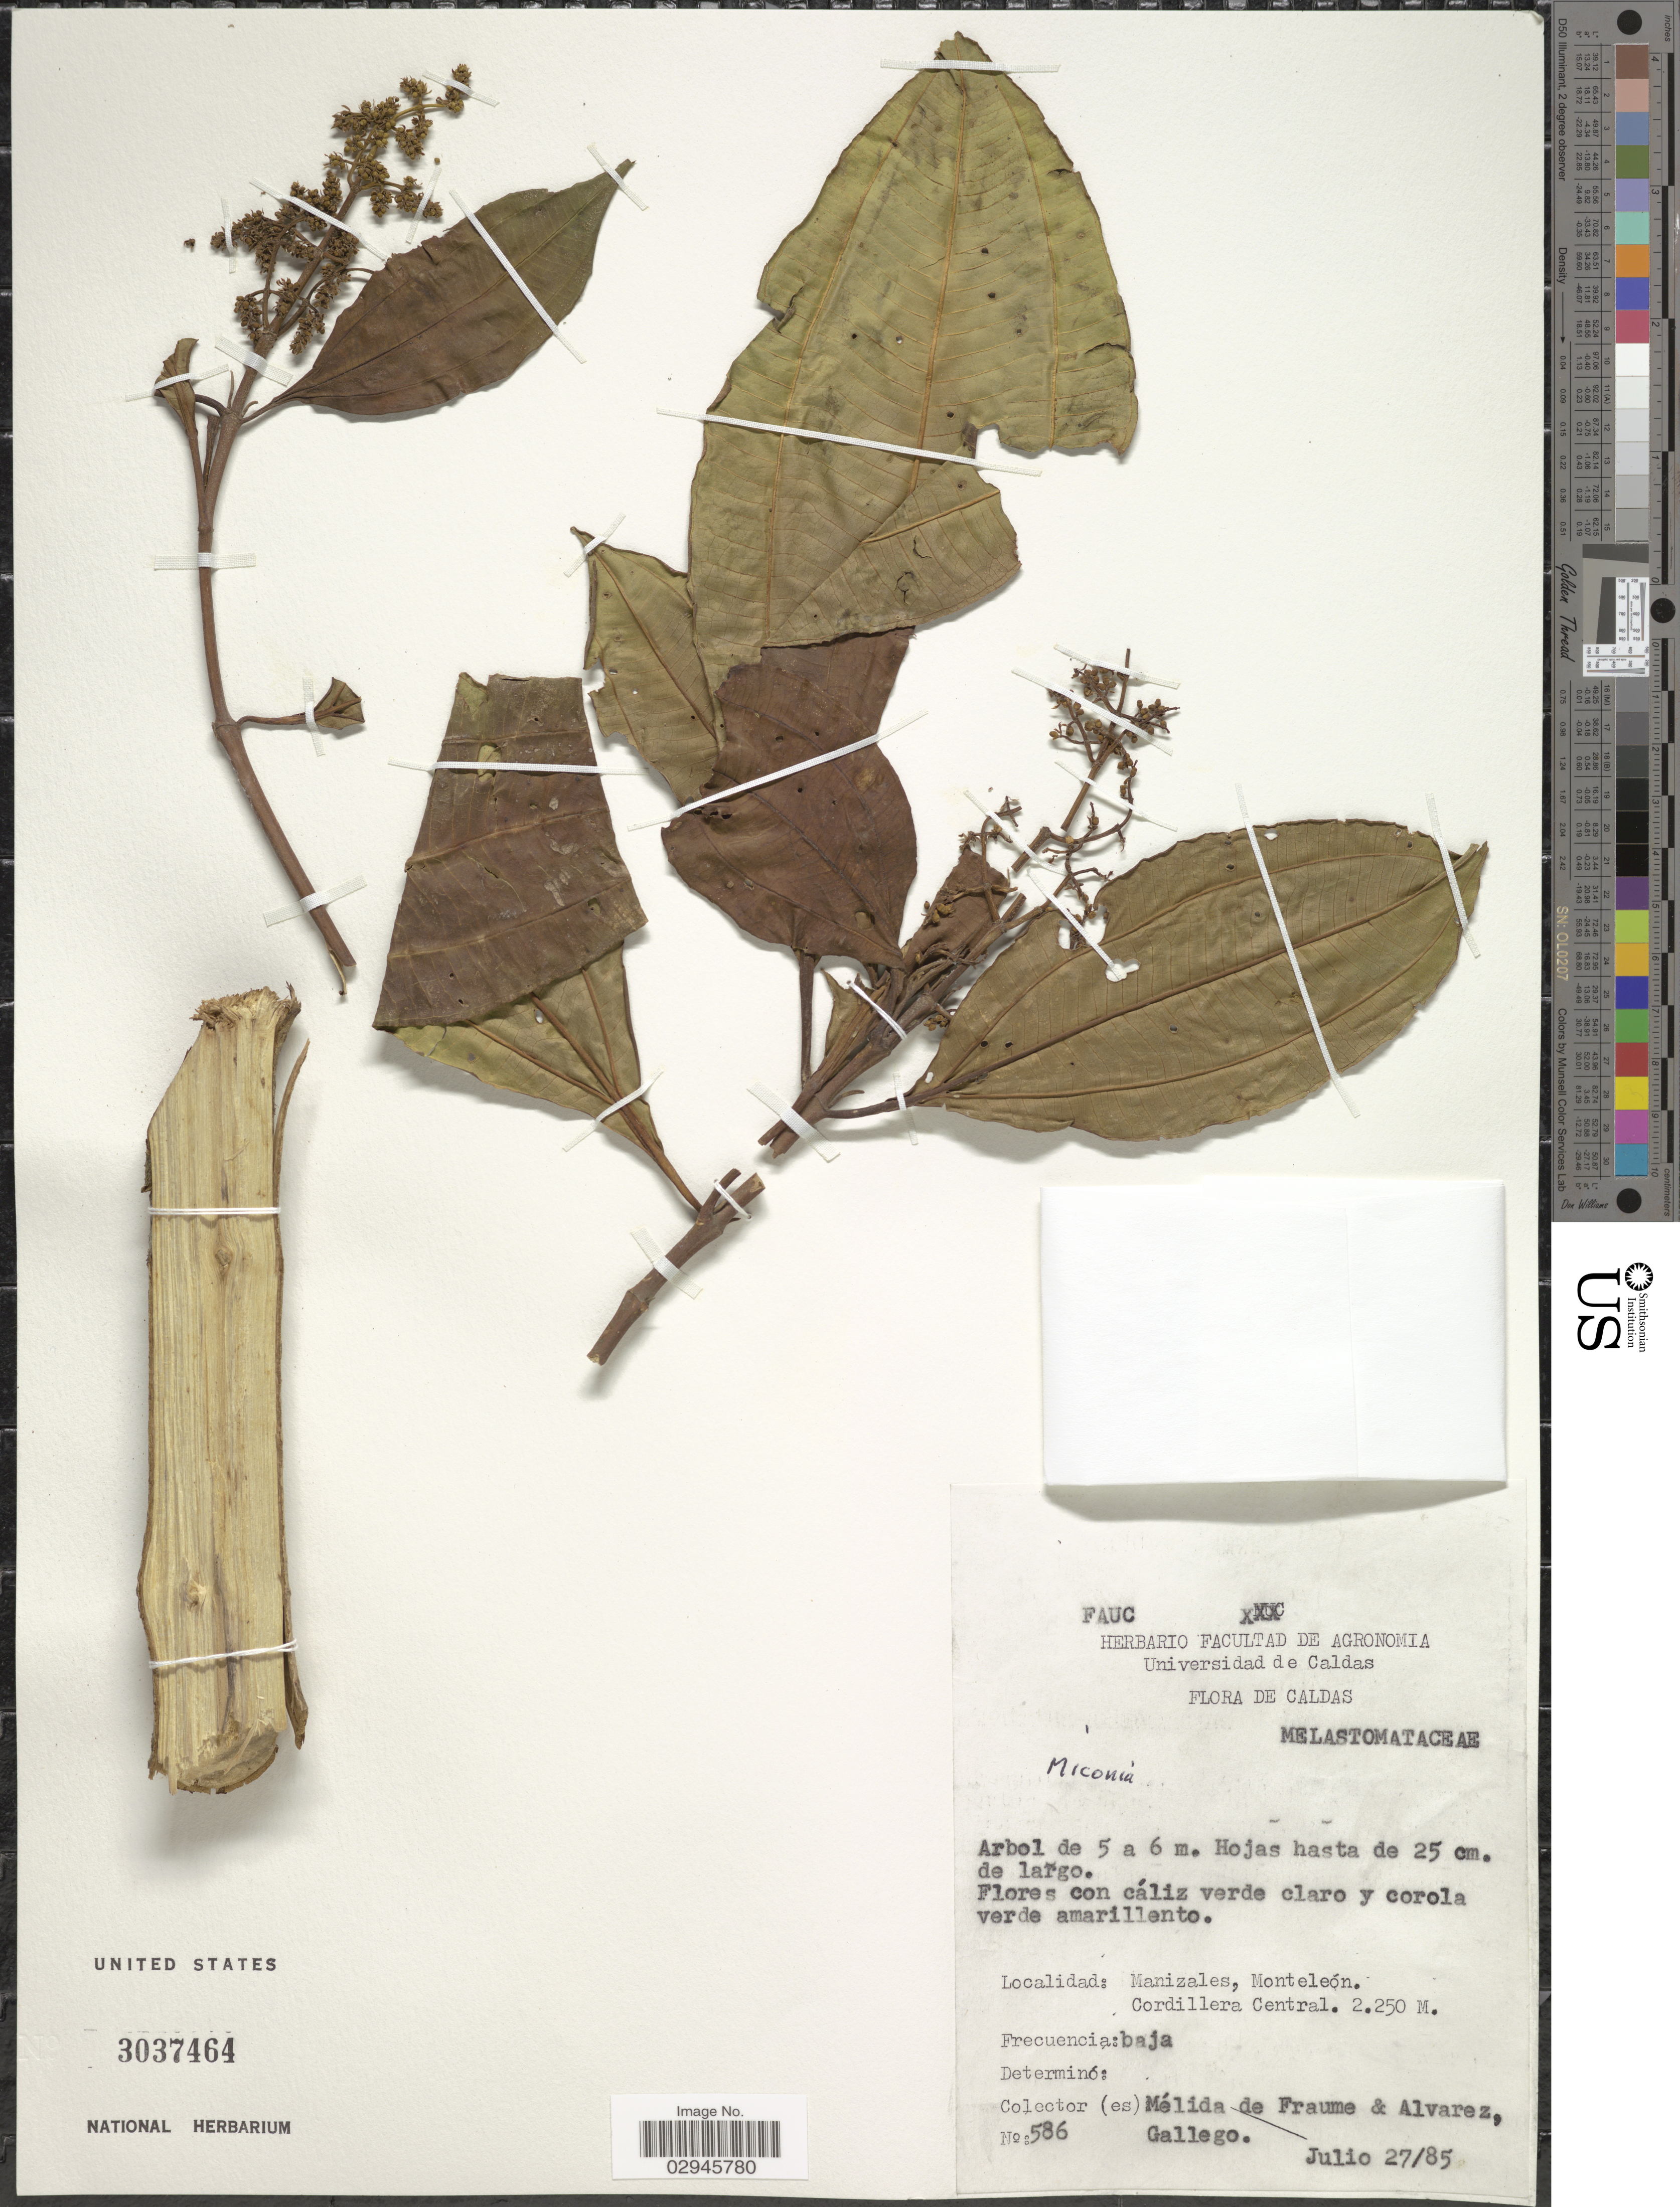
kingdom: Plantae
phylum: Tracheophyta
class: Magnoliopsida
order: Myrtales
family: Melastomataceae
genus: Miconia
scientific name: Miconia sp.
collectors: M. Fraume, -- Alvarez & -. Gallego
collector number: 586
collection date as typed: Transcribed d/m/y: 27/7/85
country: Colombia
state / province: Caldas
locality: Manizales, Monteleón. Cordillera Central.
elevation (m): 2250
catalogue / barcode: US 3037464